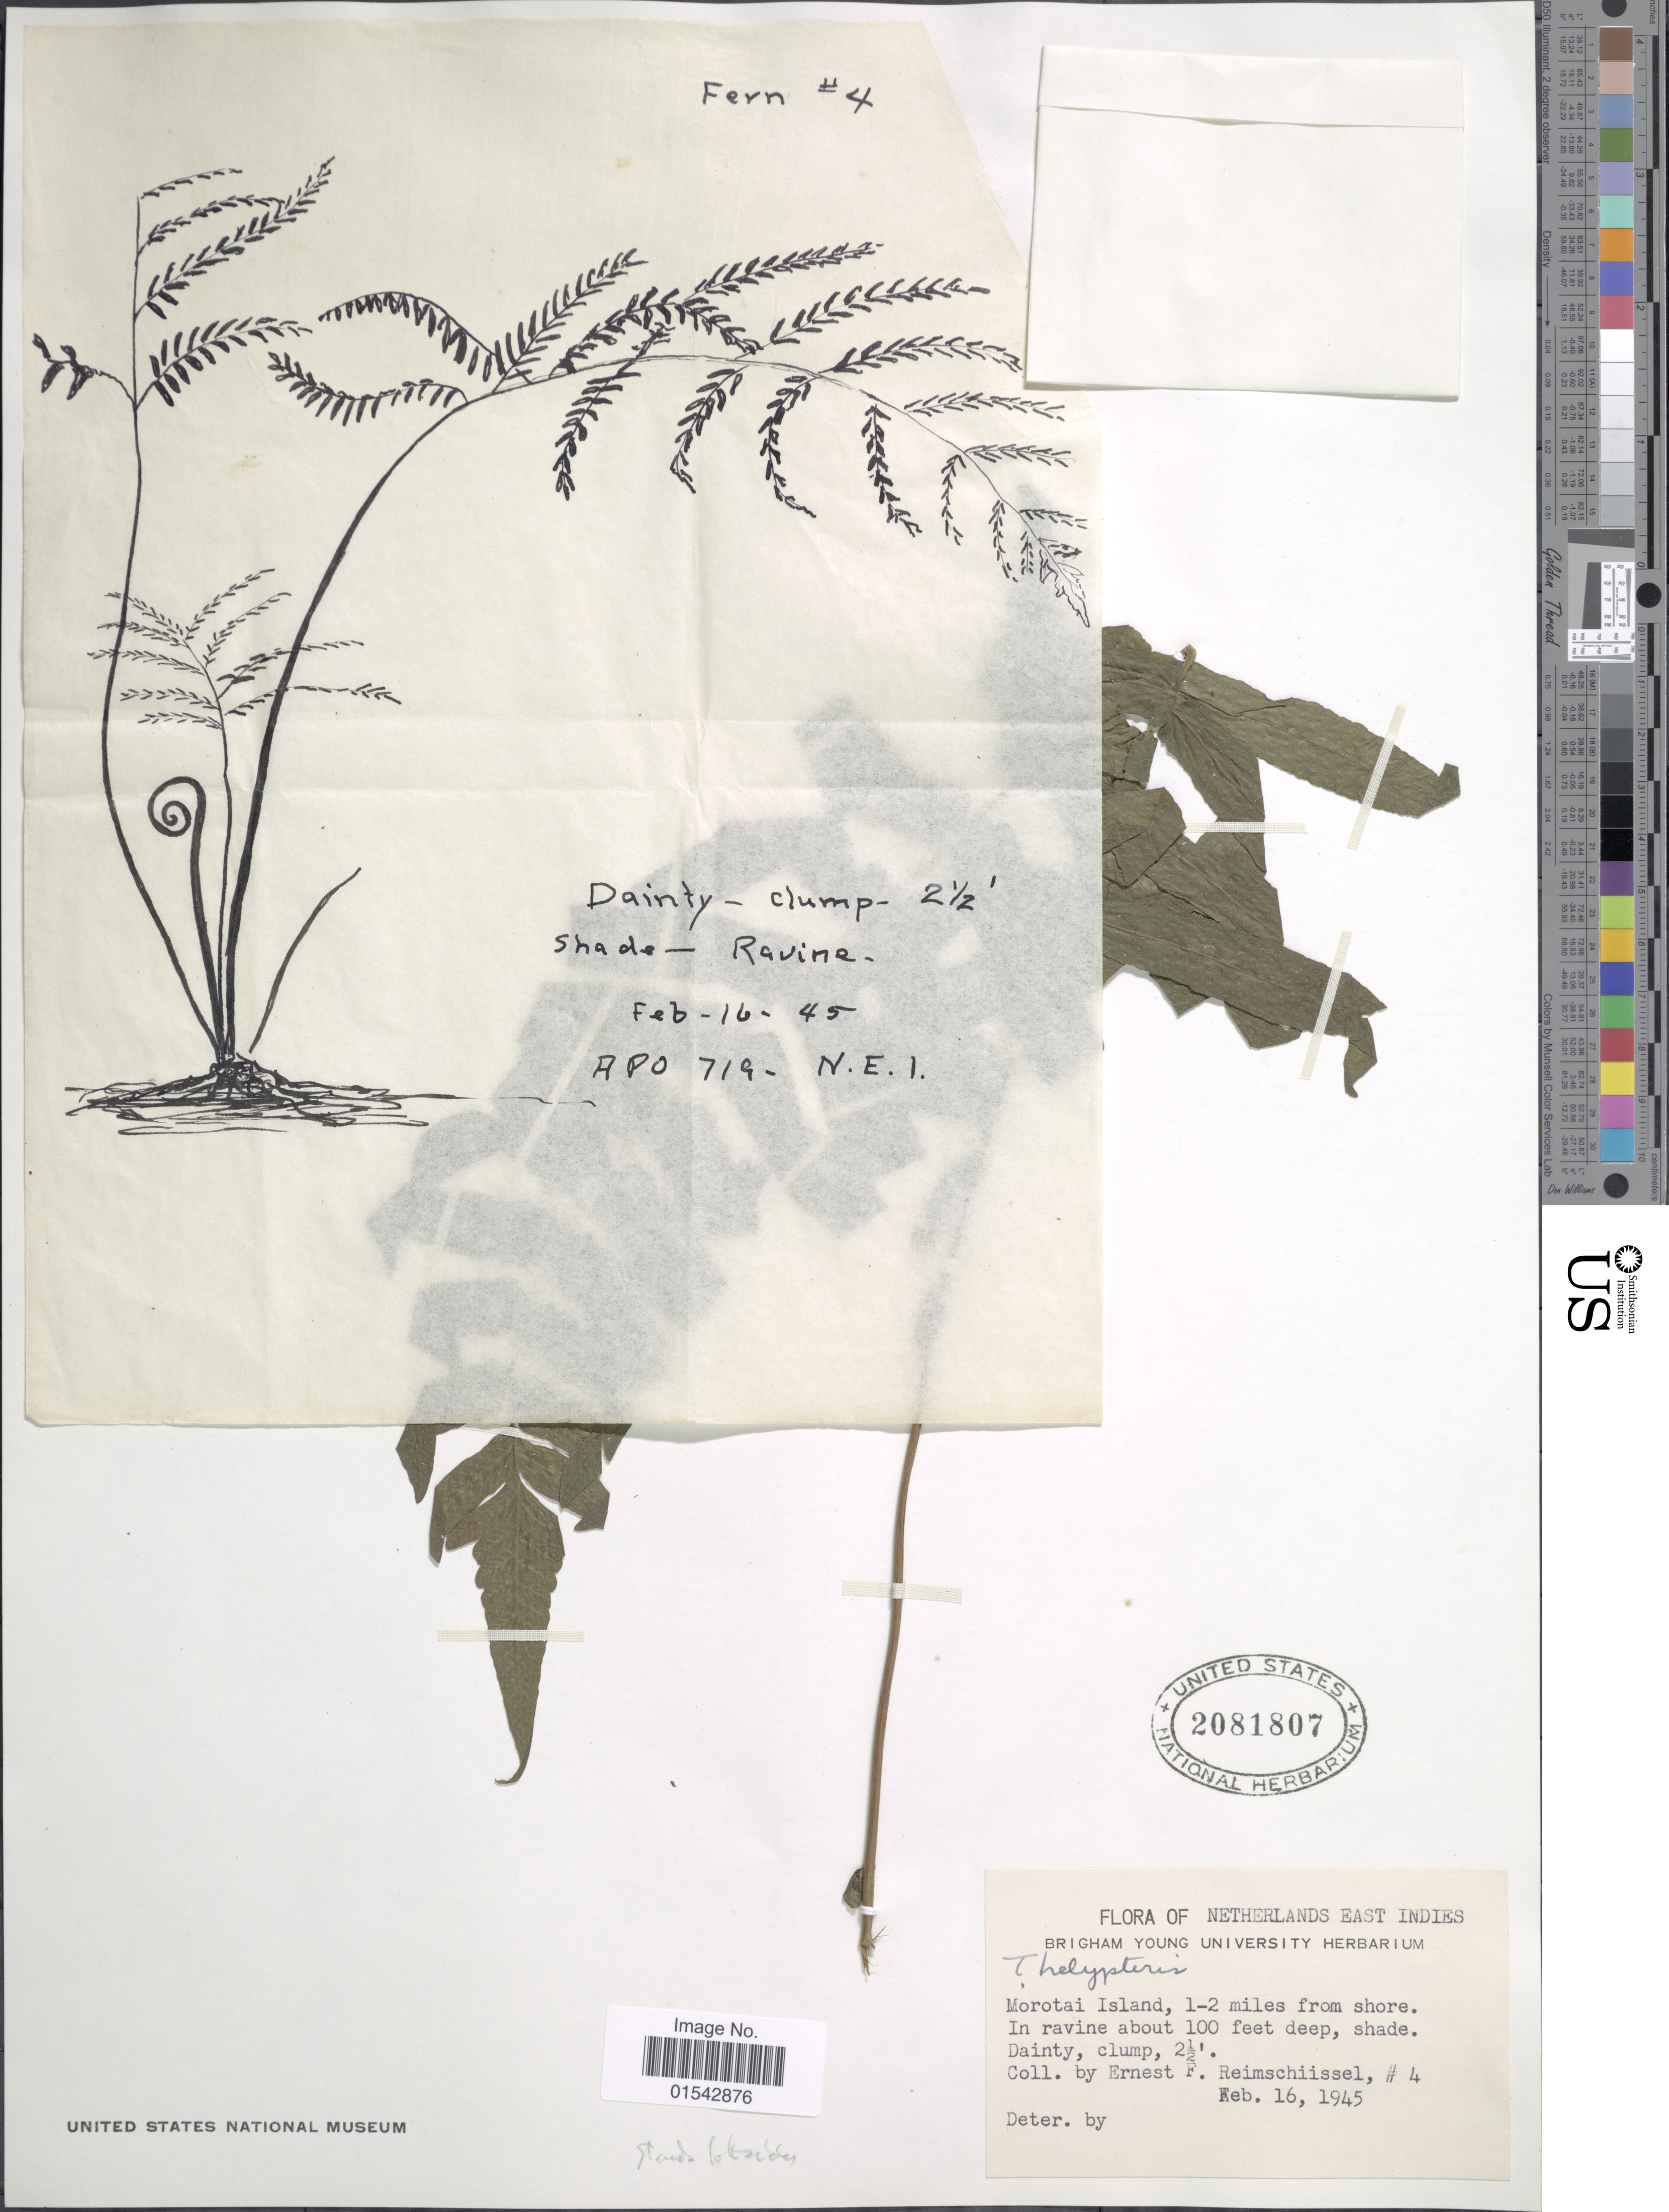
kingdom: Plantae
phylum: Tracheophyta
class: Polypodiopsida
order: Polypodiales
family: Thelypteridaceae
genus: Cyclosorus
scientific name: Cyclosorus sp.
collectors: E. Reimschiissel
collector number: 4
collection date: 1945-02-16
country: Indonesia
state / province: Maluku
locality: Morotai Island, 1-2 miles from shore, in ravine about 100 feet deep, shade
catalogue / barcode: US 2081807